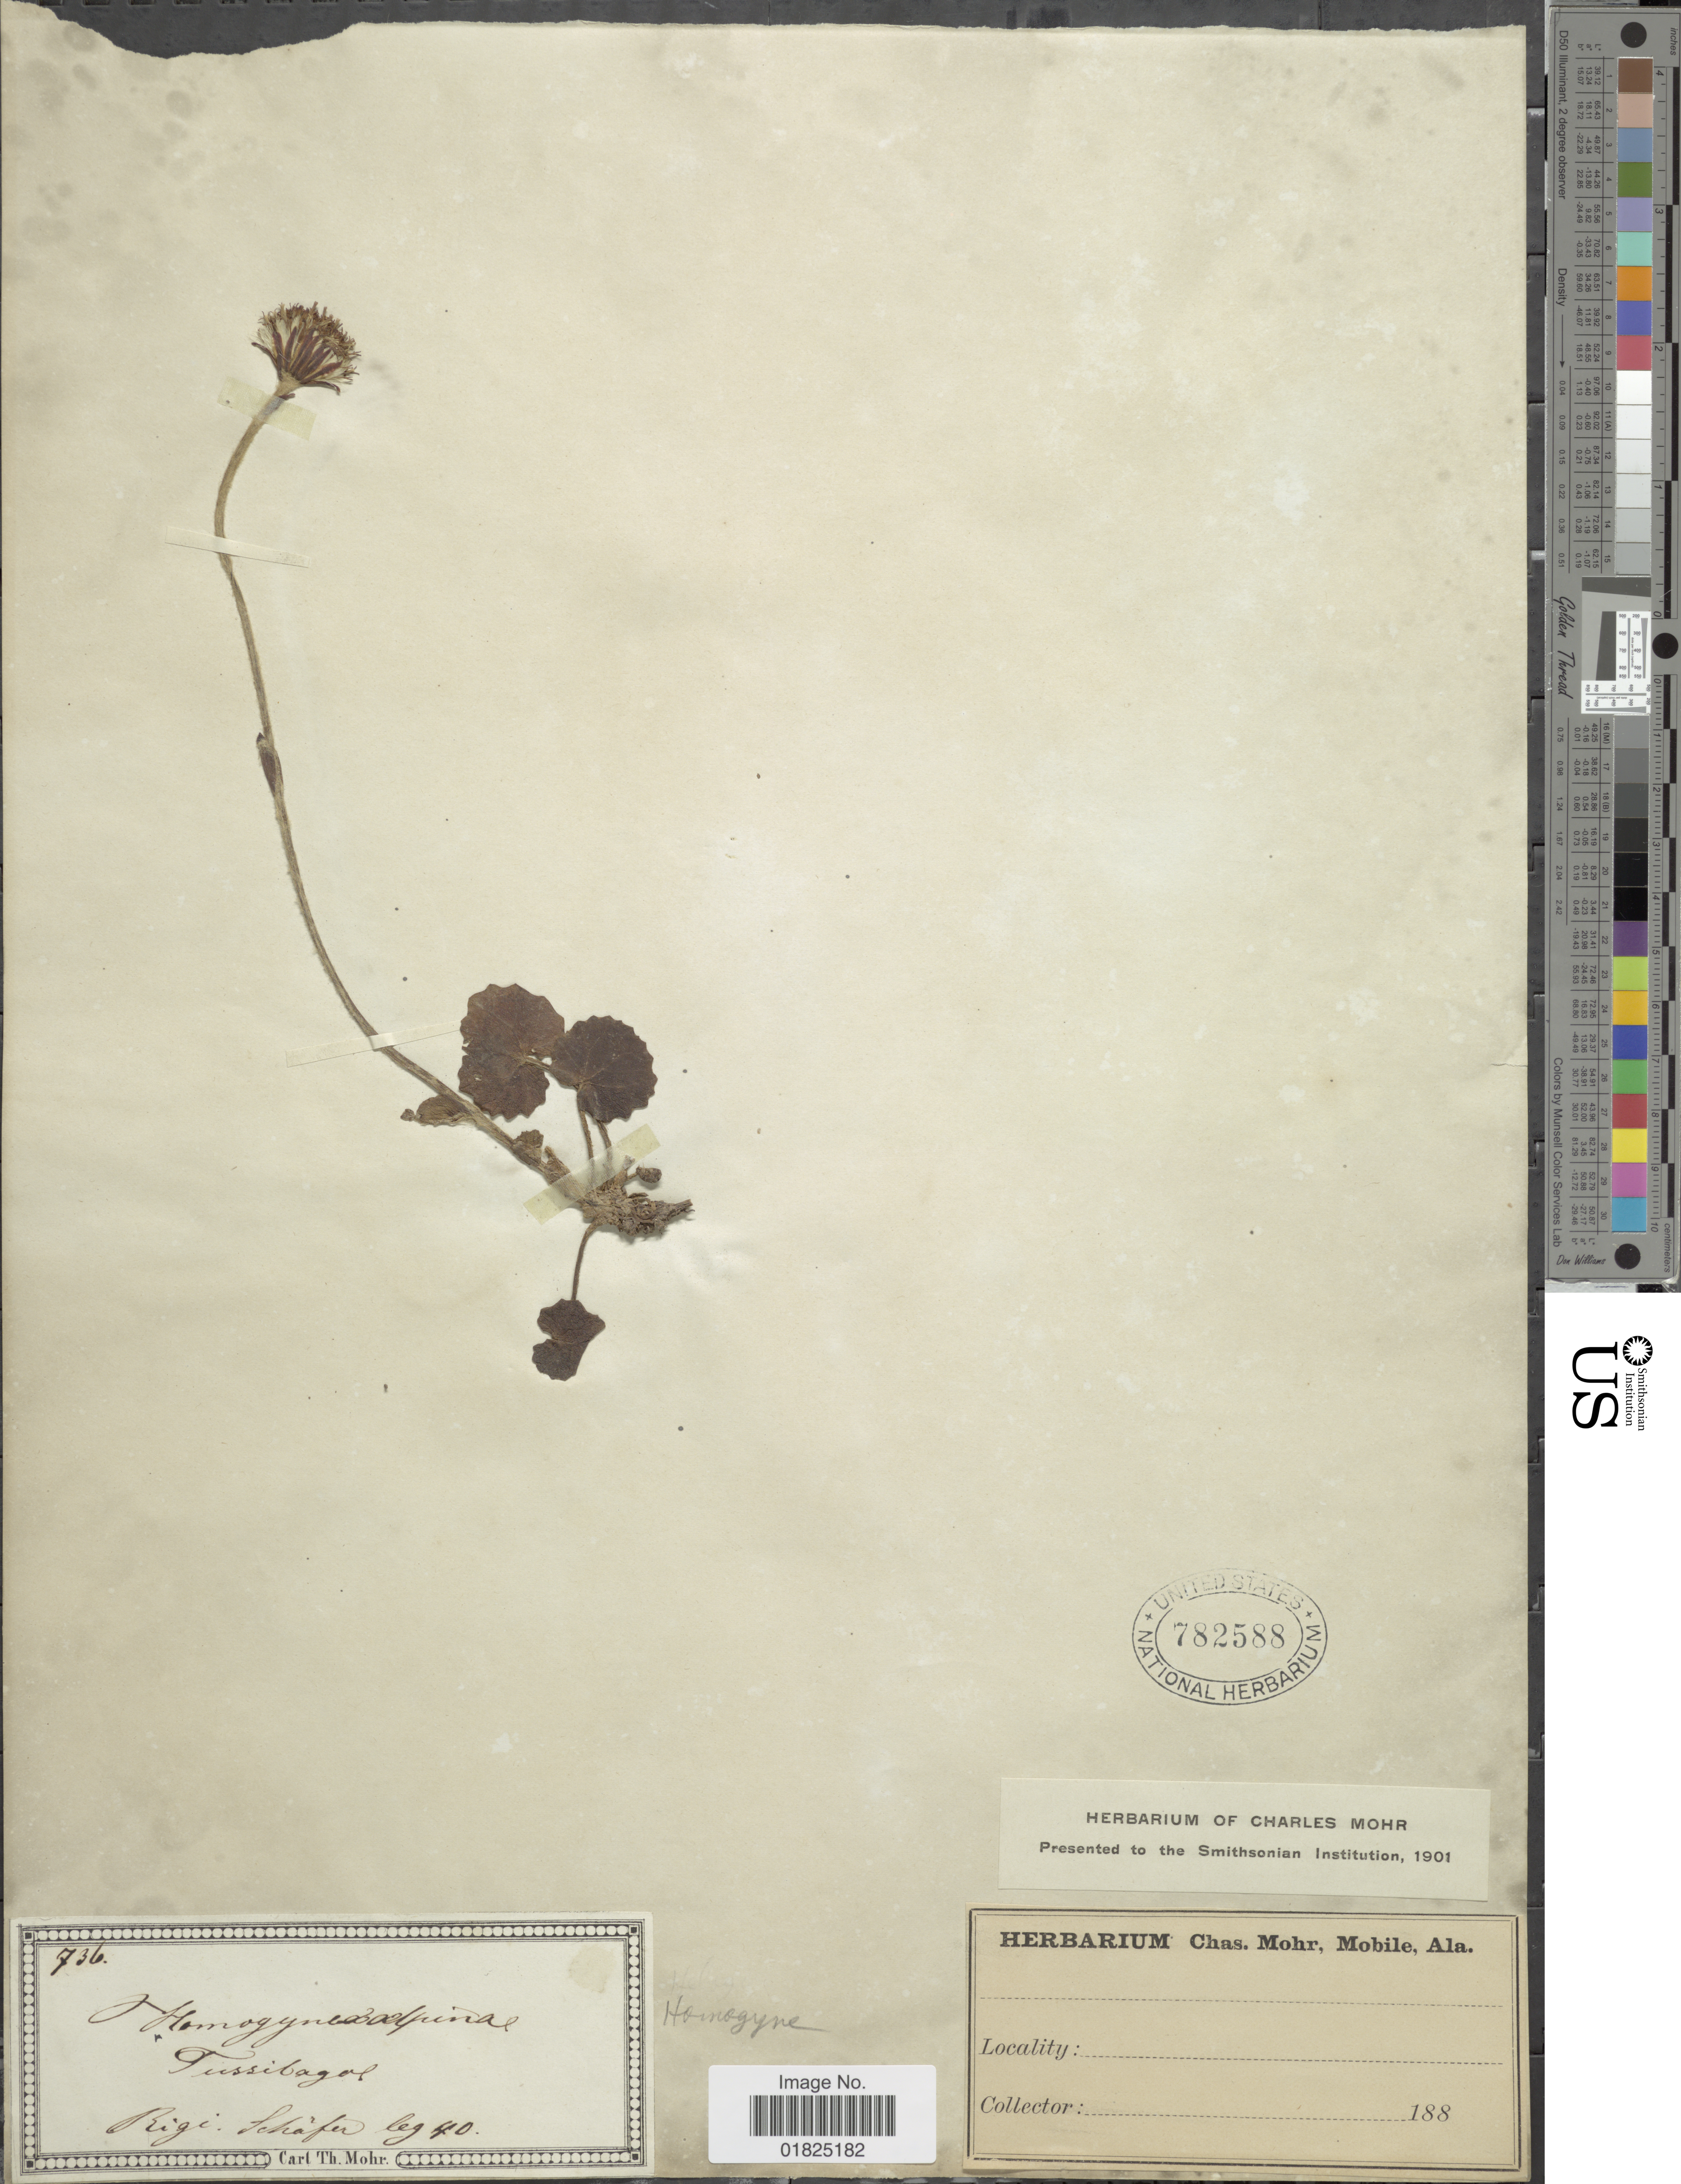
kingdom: Plantae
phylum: Tracheophyta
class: Magnoliopsida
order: Asterales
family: Asteraceae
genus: Homogyne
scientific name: Homogyne alpina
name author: (L.) Cass.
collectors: -. Schafer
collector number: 736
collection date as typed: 188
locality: Tussibagol Rigi Homogyne [interpreted]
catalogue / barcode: US 782588